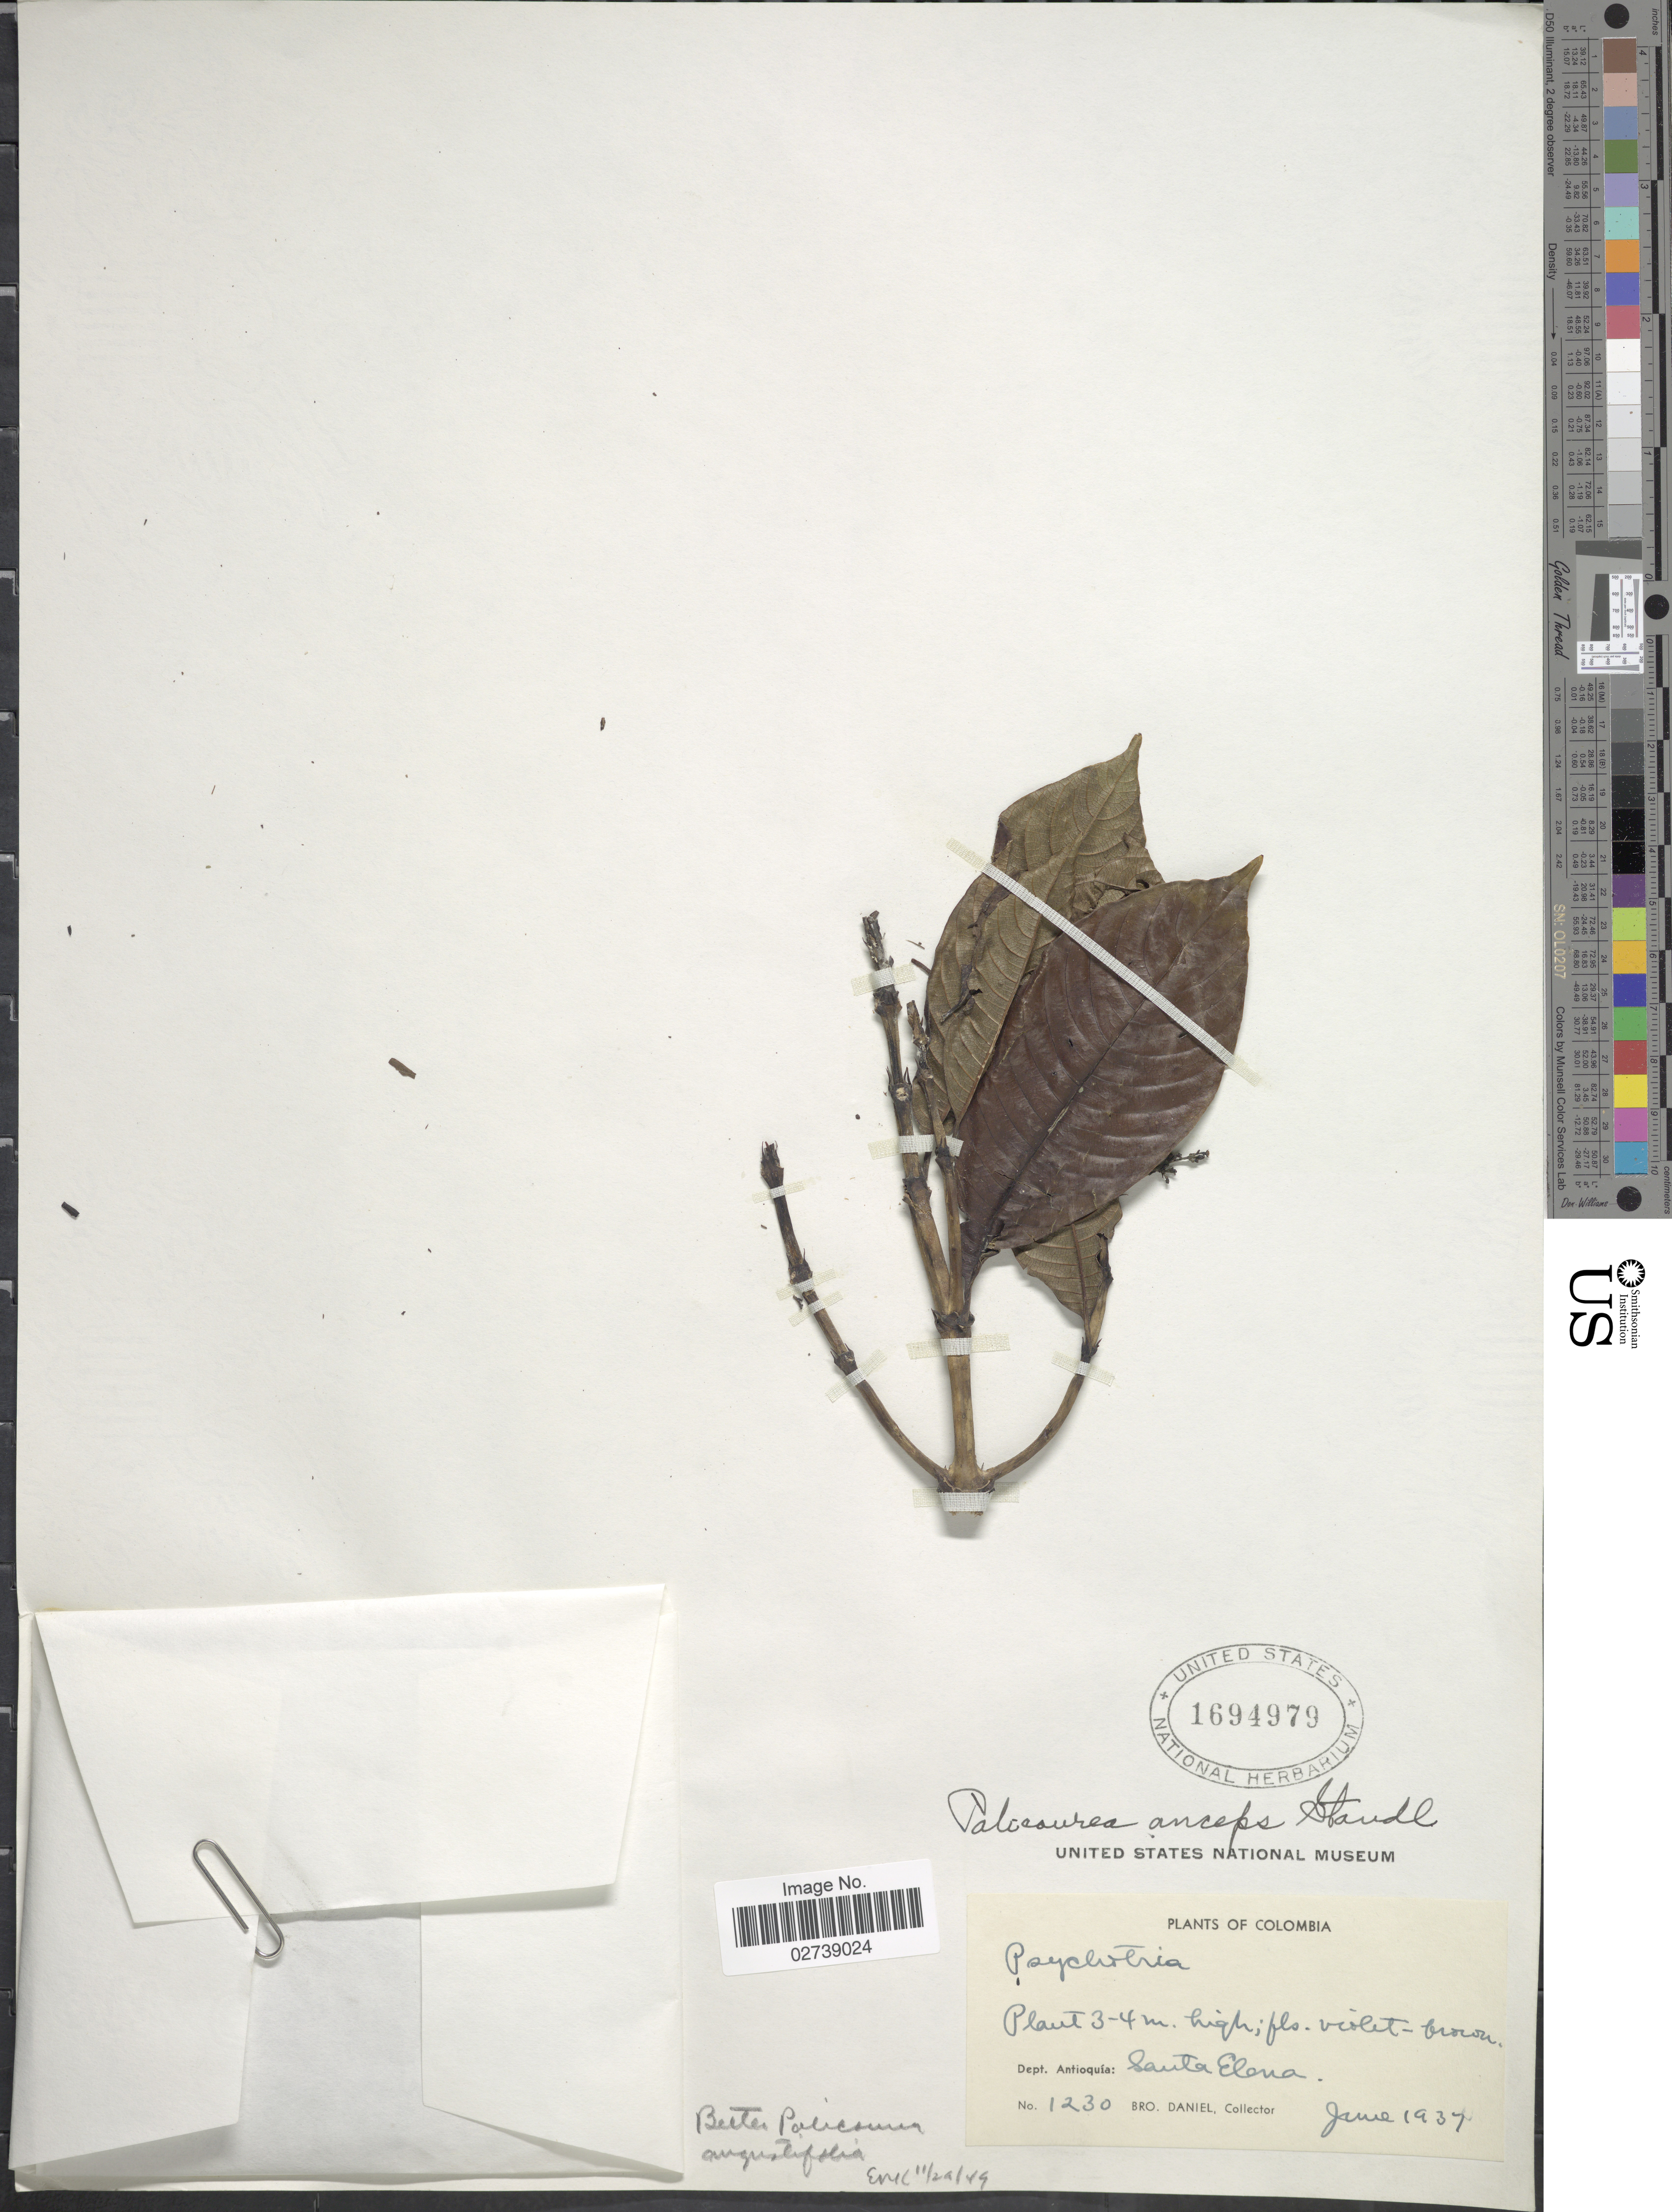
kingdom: Plantae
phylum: Tracheophyta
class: Magnoliopsida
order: Gentianales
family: Rubiaceae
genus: Palicourea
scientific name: Palicourea angustifolia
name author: Kunth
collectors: Bro. Daniel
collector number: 1230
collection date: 1937-06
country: Colombia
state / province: Antioquia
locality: Dept. Antioquia; Santa Elena.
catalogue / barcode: US 1694979